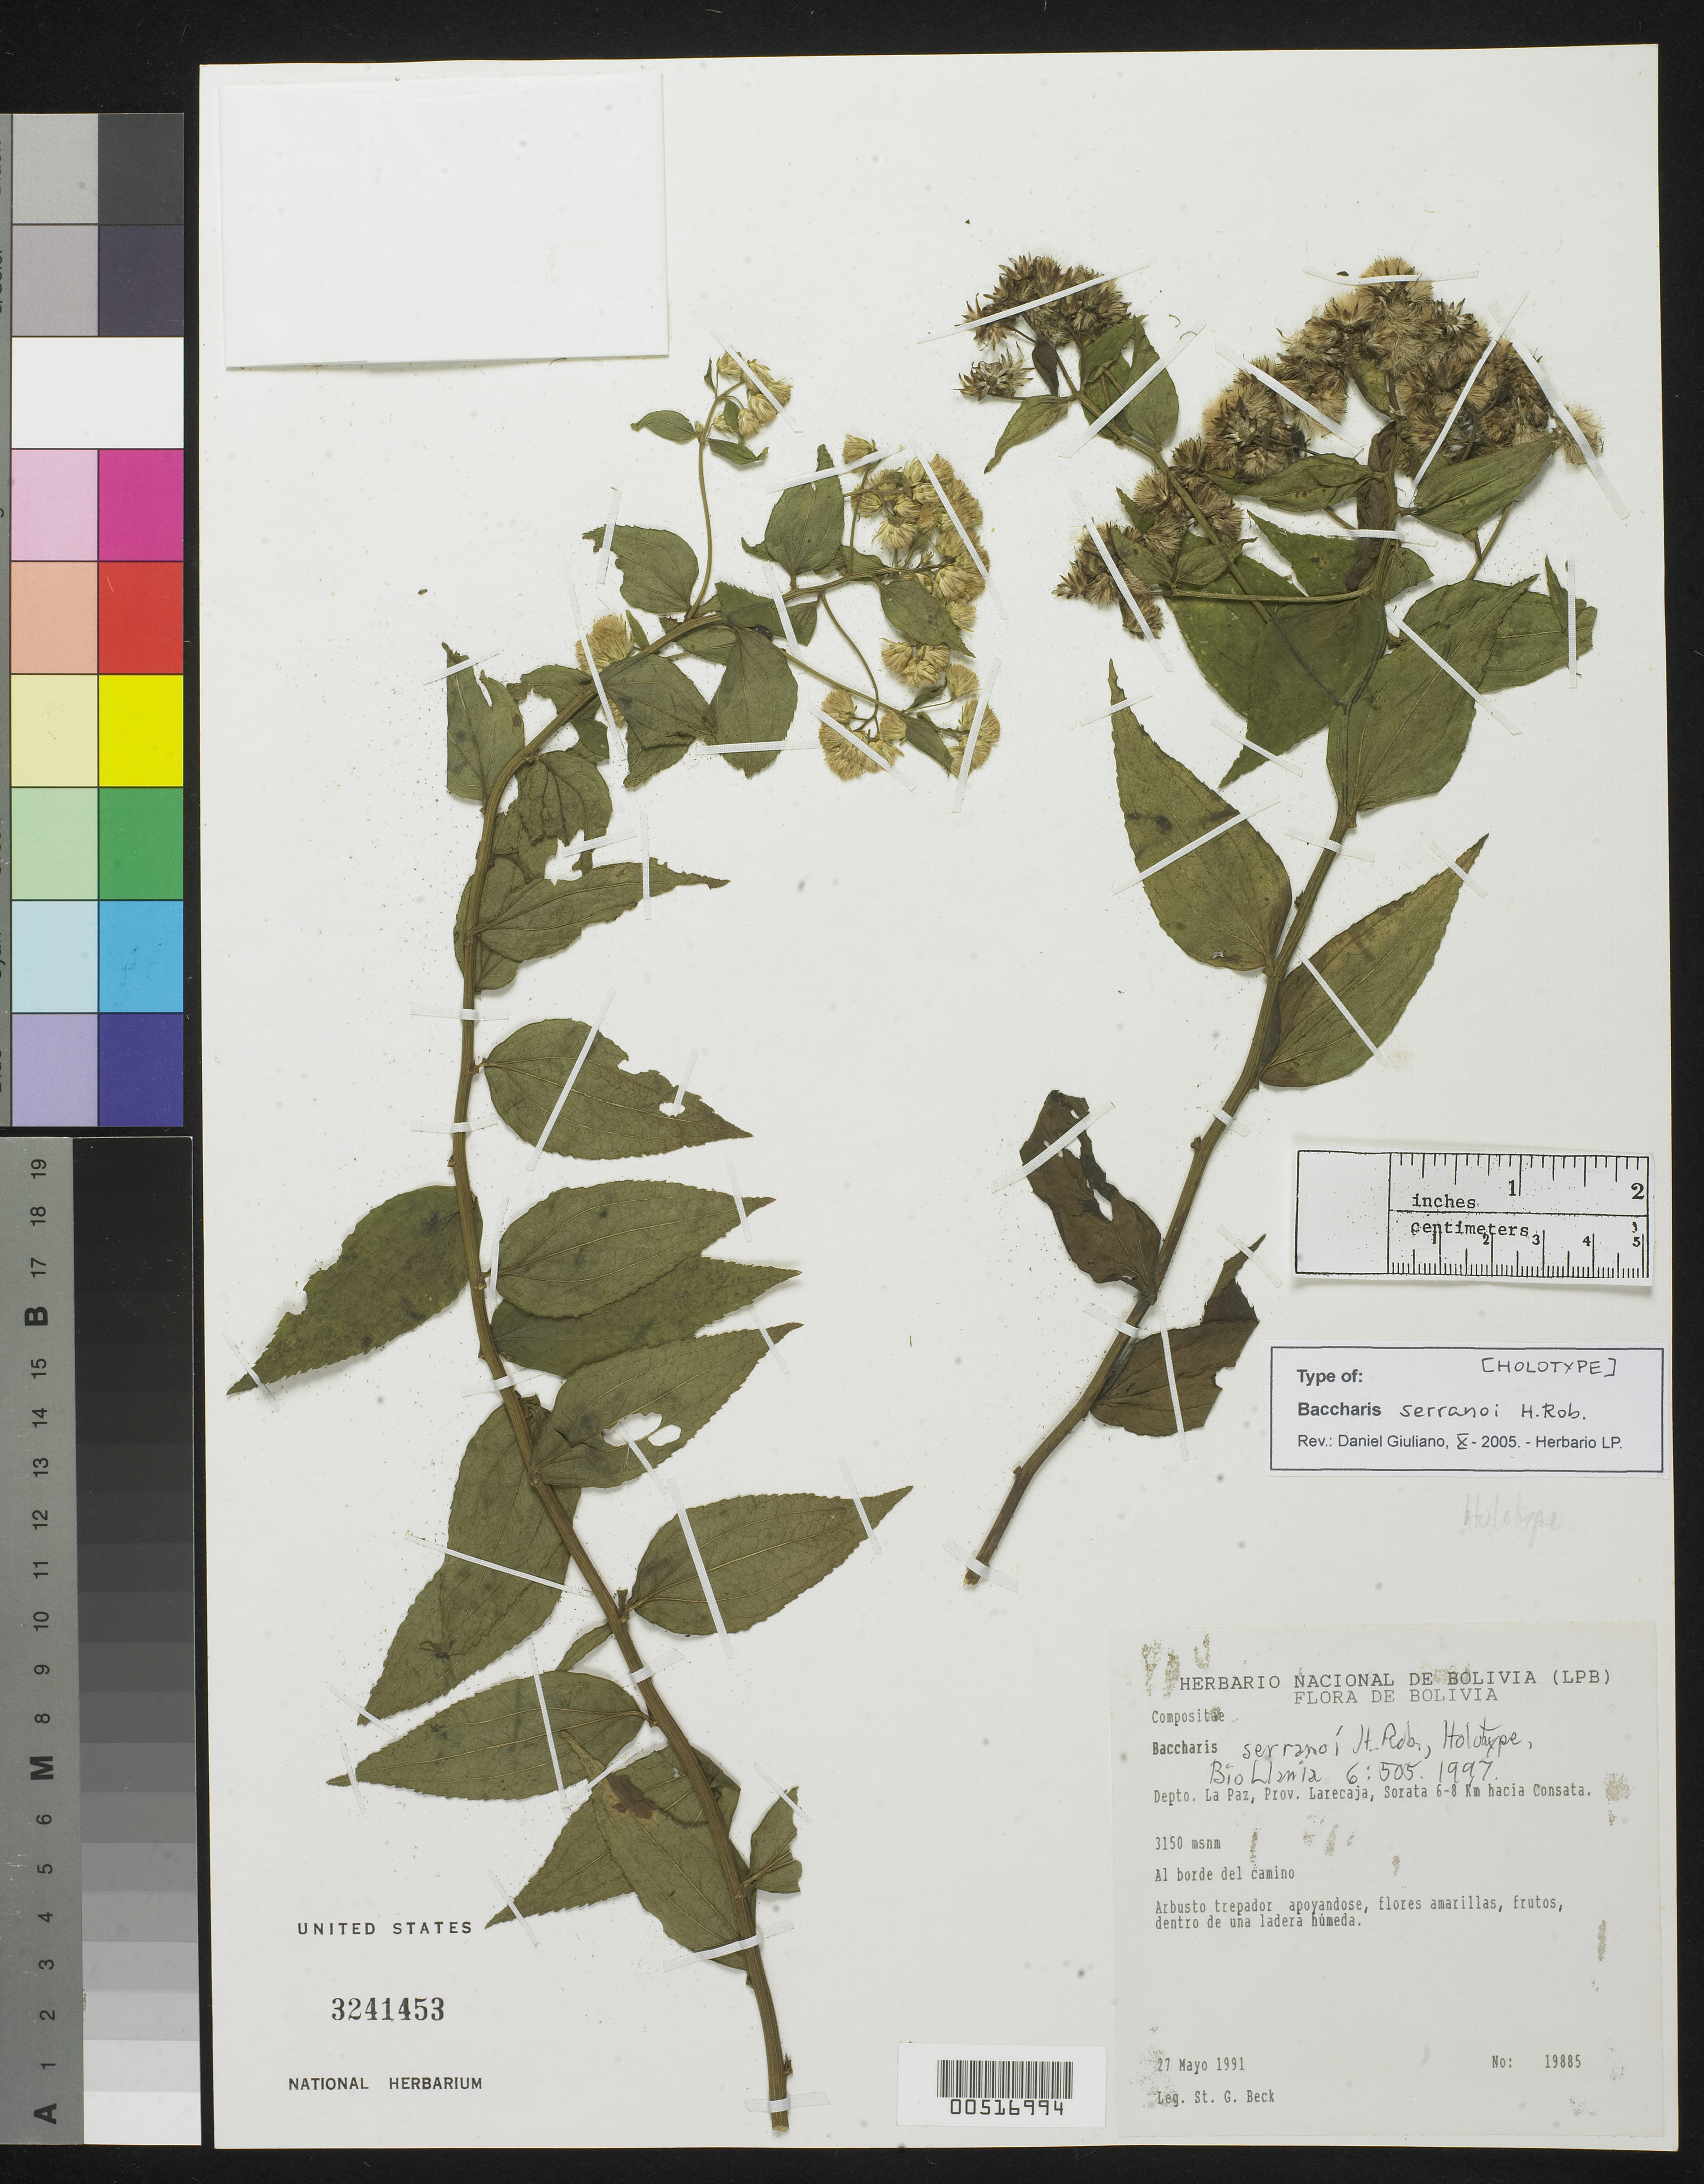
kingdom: Plantae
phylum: Tracheophyta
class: Magnoliopsida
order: Asterales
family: Asteraceae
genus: Baccharis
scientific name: Baccharis serranoi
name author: H. Rob.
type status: Holotype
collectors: S. G. Beck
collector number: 19885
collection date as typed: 27 May 1991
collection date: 1991-05-27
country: Bolivia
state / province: La Paz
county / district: Larecaja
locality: Sorata 6-8 km Hacia Consata. [Sorata 6-8 km towards Consata.]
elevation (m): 3150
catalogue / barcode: US 3241453